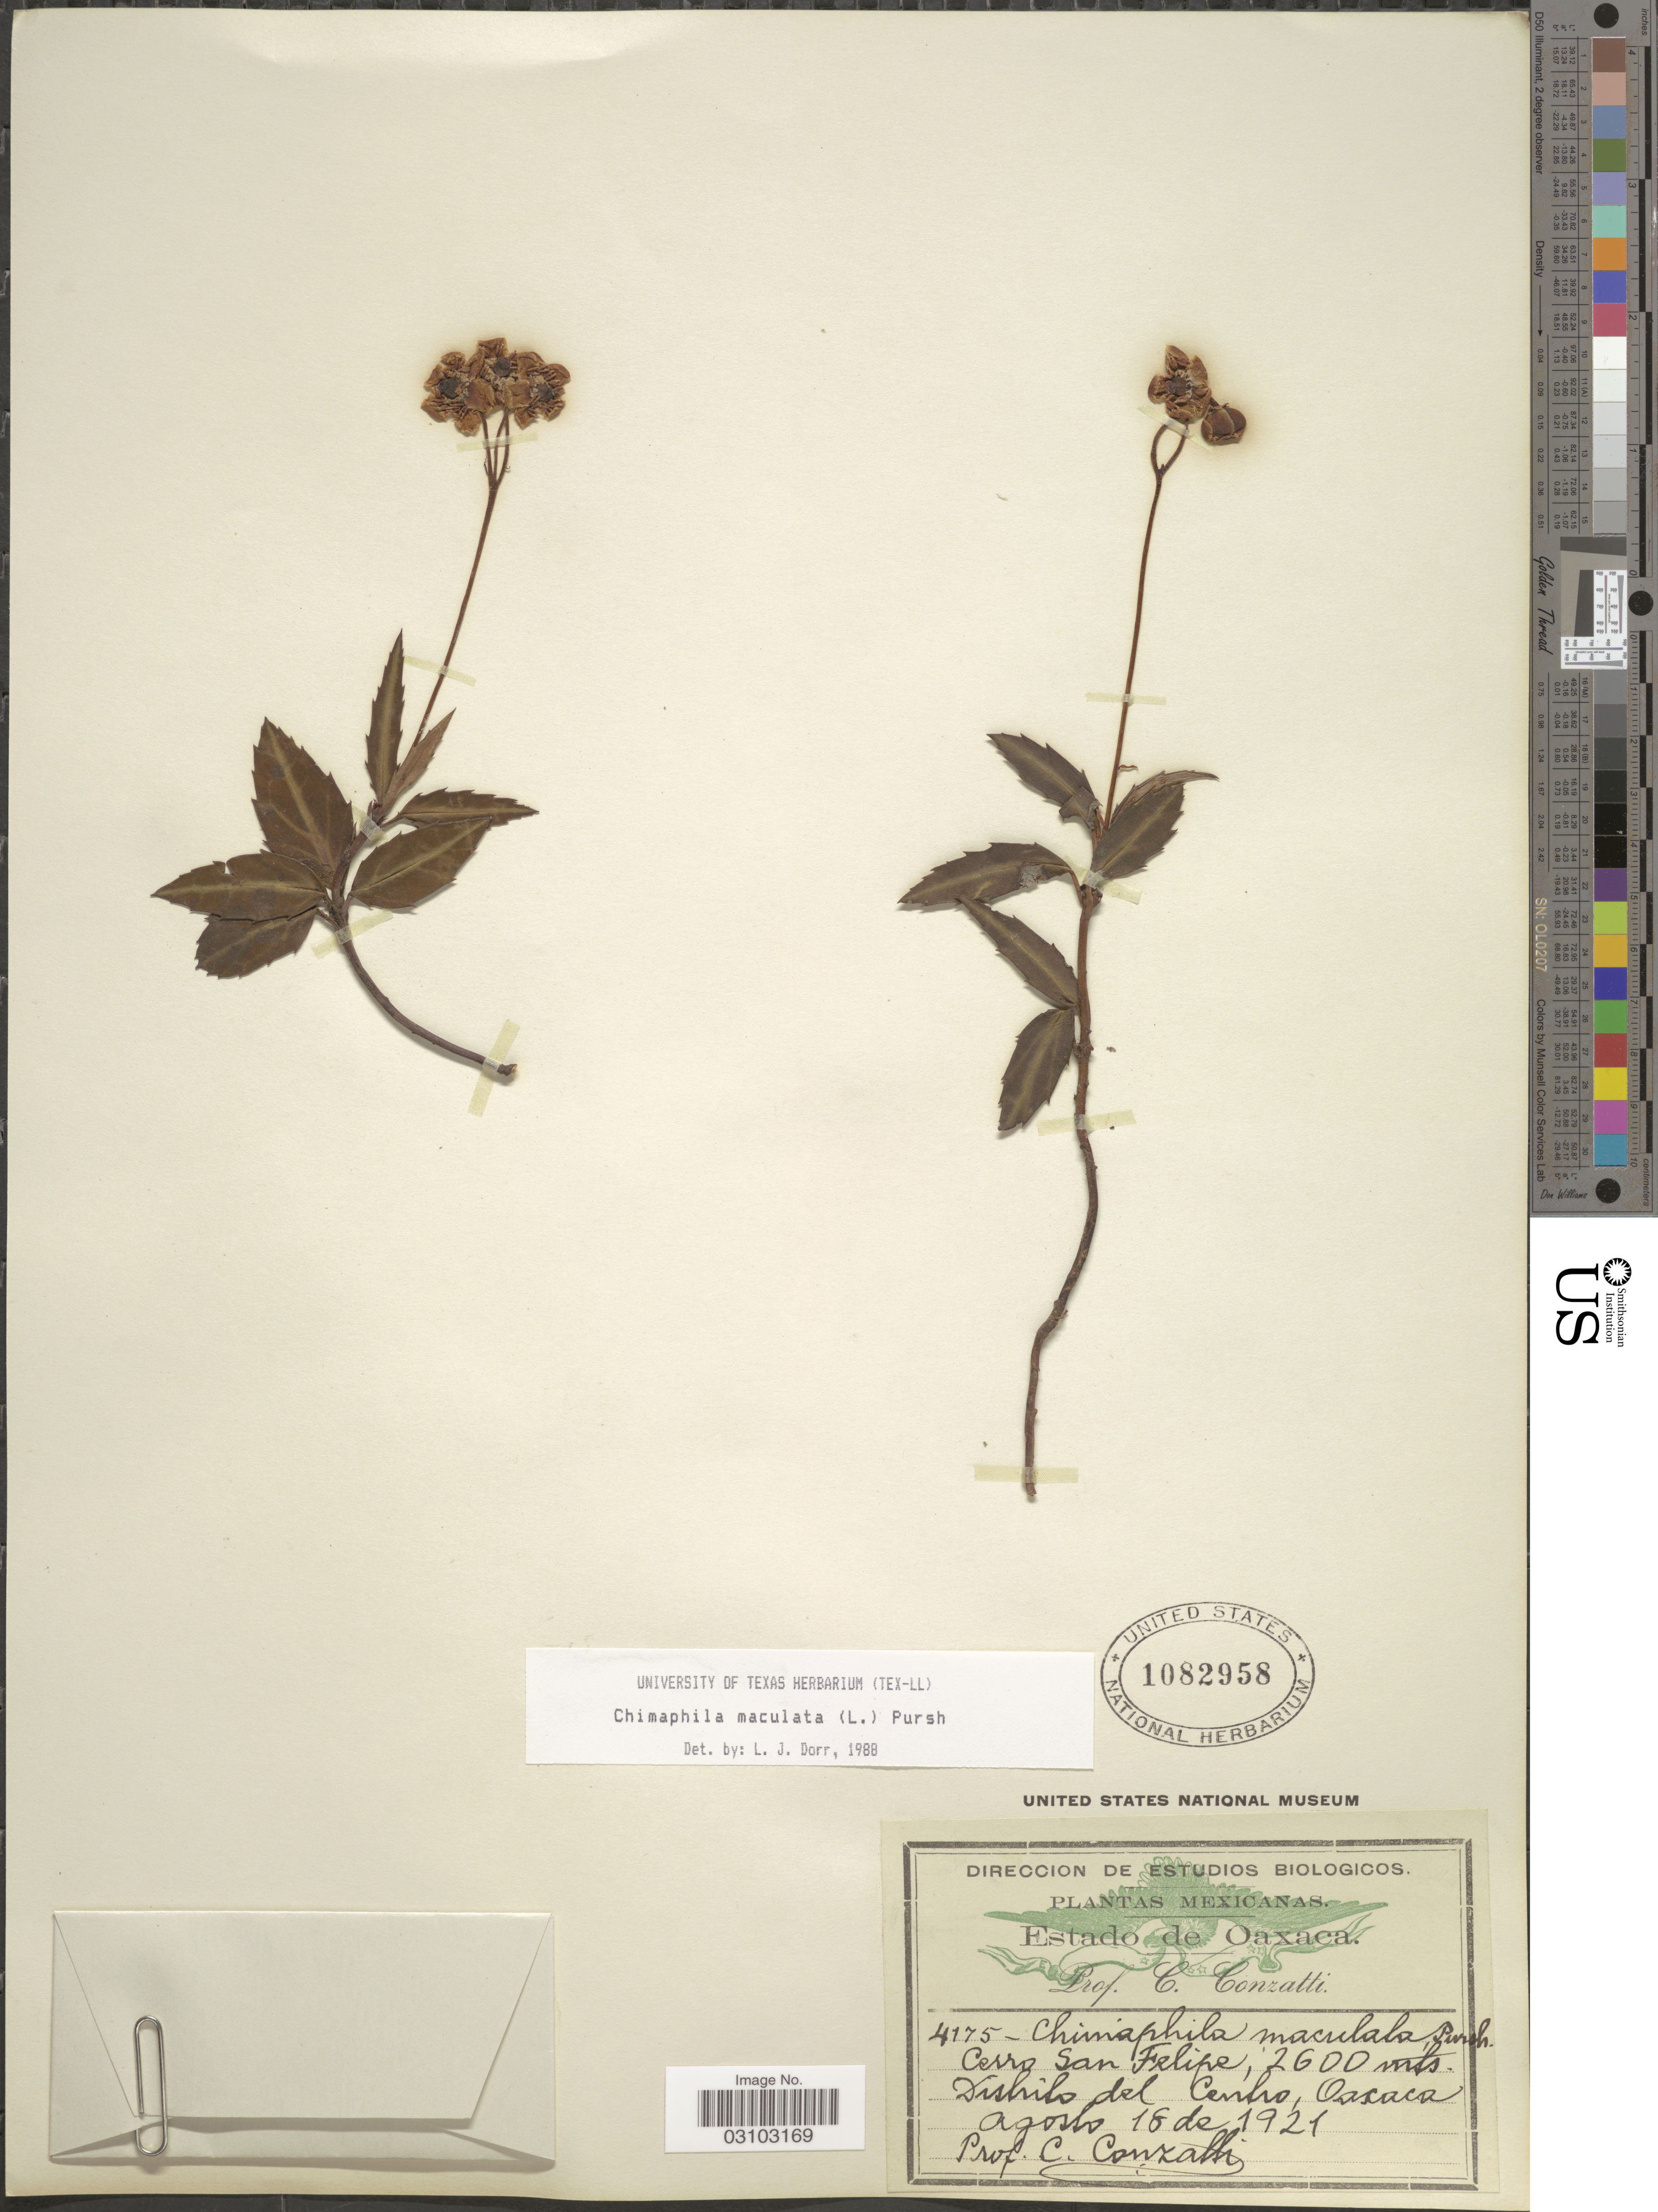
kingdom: Plantae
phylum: Tracheophyta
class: Magnoliopsida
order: Ericales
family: Ericaceae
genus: Chimaphila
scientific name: Chimaphila maculata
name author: (L.) Pursh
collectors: C. Conzatti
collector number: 4175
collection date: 1921-08-18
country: Mexico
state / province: Oaxaca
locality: Cerro San Felipe, Distrito del Centro.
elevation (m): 2600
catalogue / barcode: US 1082958